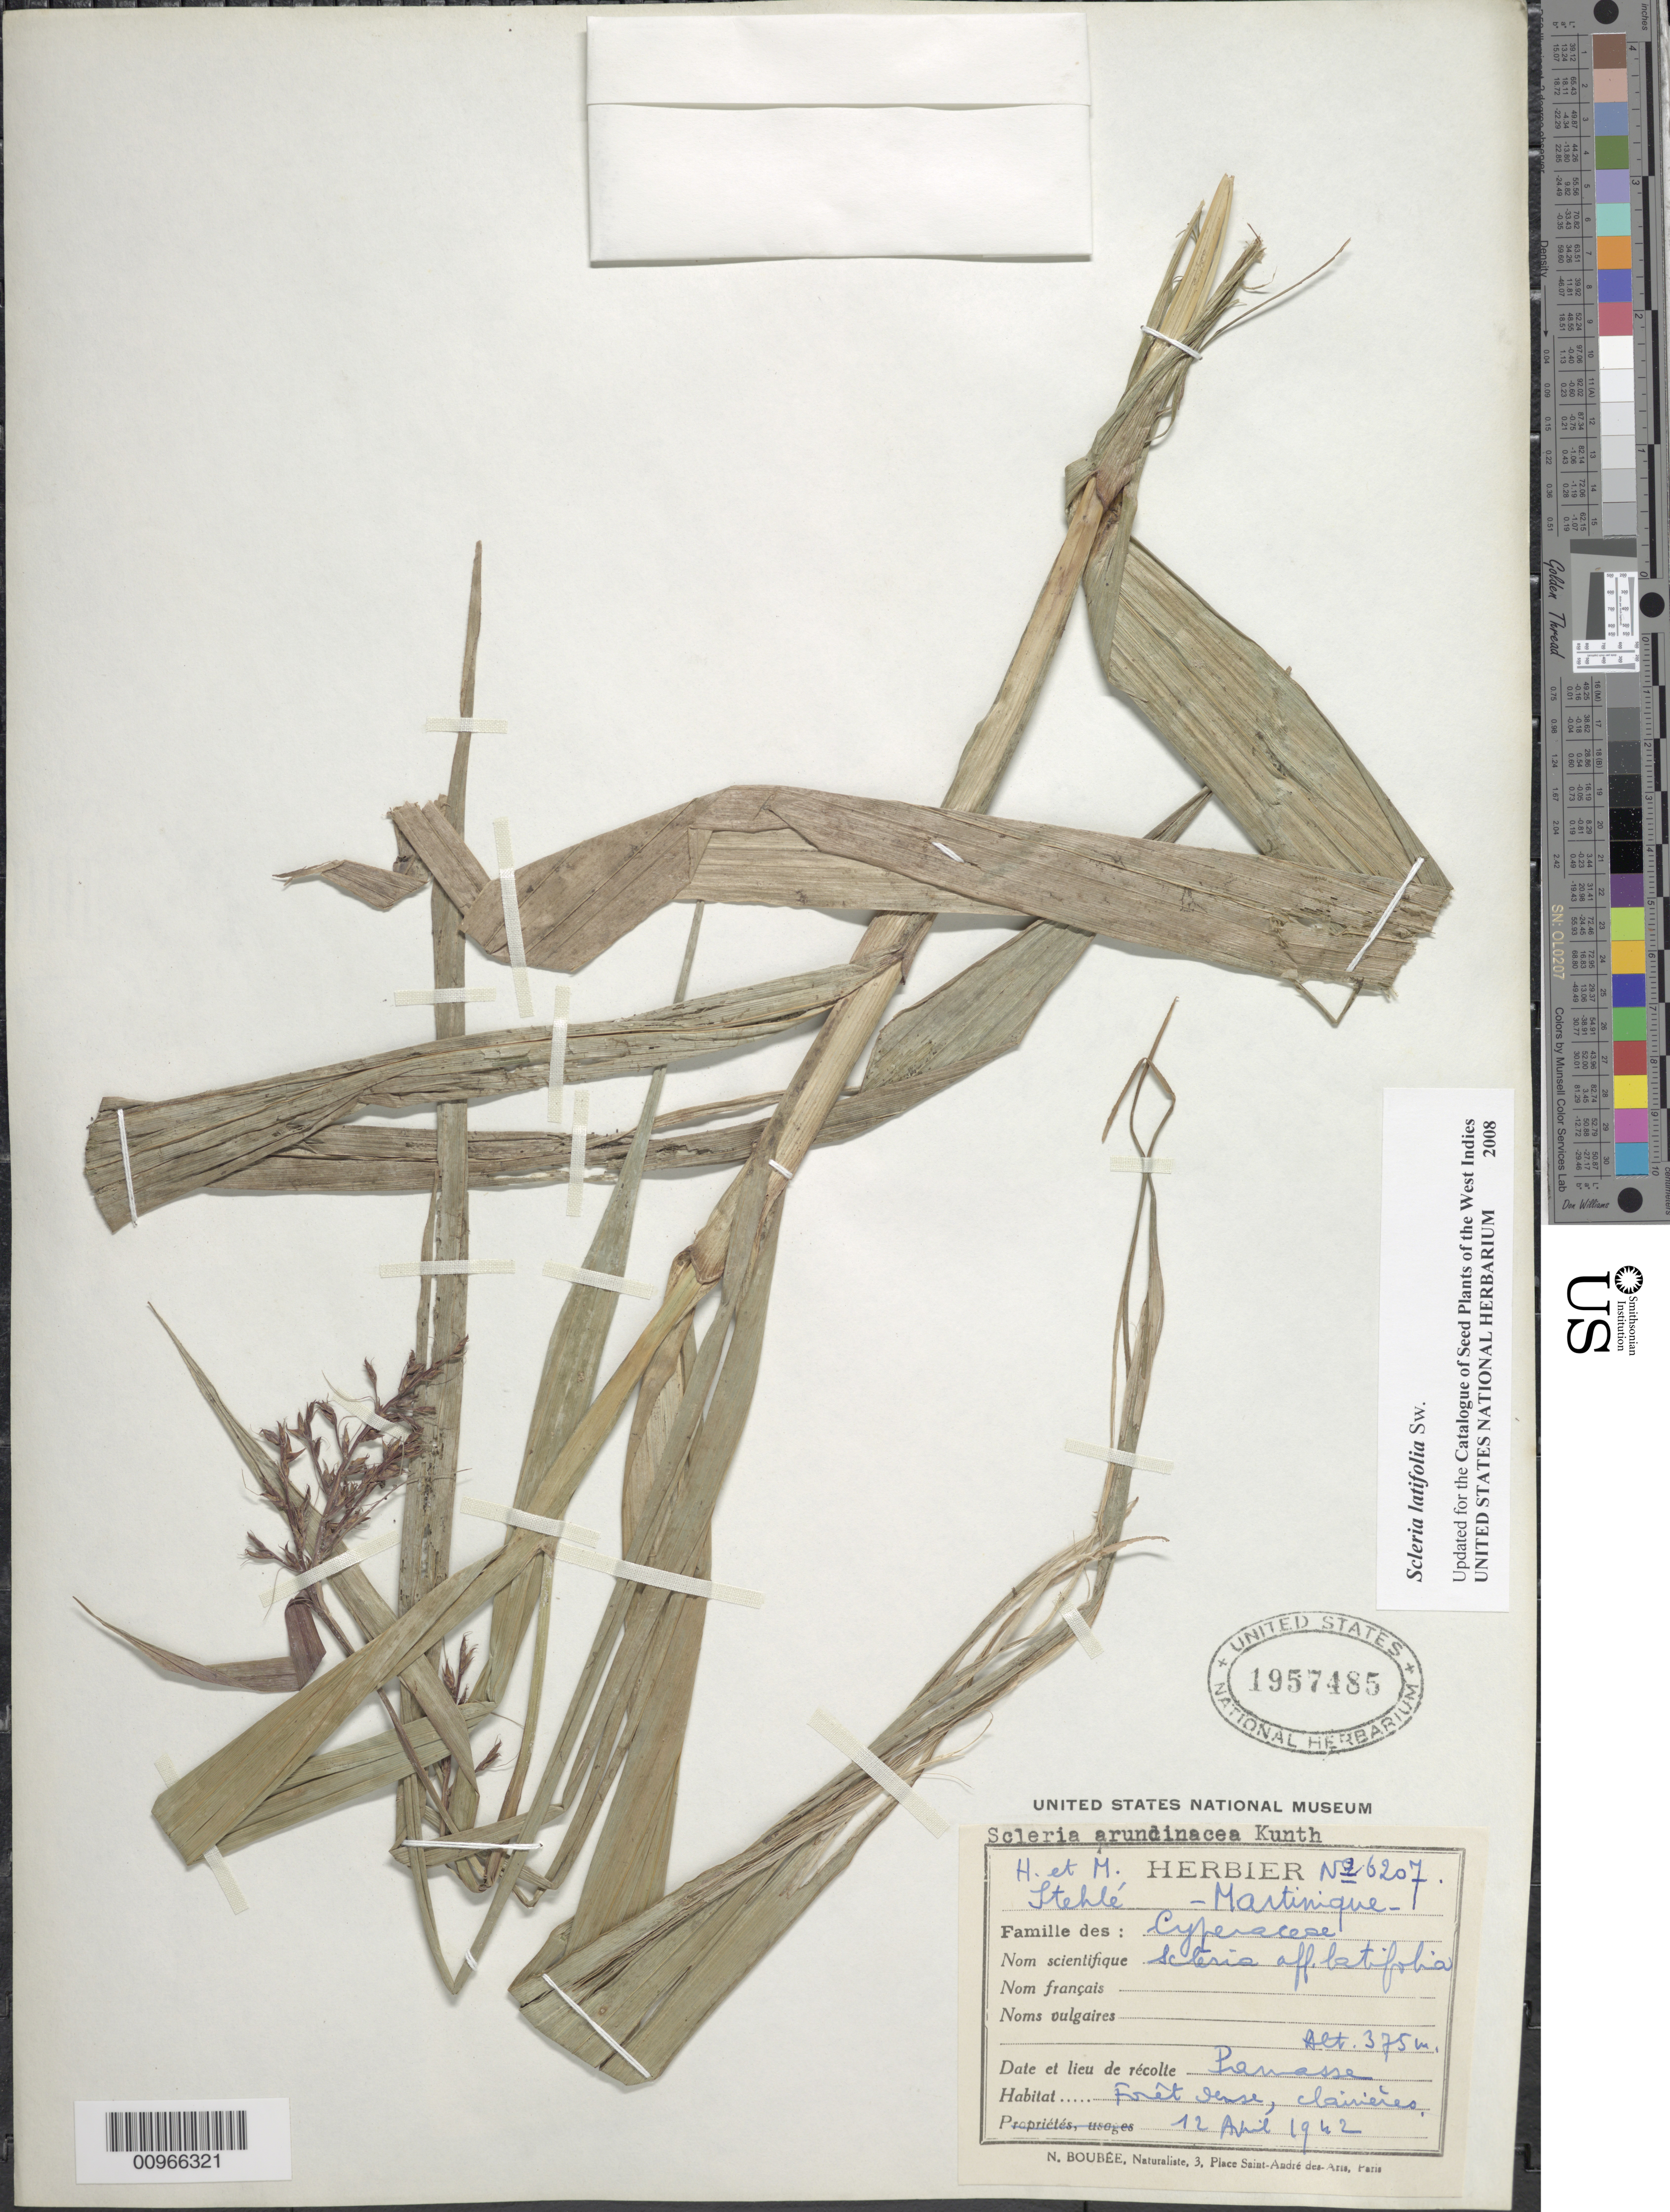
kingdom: Plantae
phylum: Tracheophyta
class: Liliopsida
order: Poales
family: Cyperaceae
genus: Scleria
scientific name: Scleria latifolia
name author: Sw.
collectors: H. Stehlé & M. Stehlé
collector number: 6207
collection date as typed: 12 Apr 1942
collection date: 1942-04-12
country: Martinique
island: Martinique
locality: Parnasse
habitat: Fôret dense, clairiès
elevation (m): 375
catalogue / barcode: US 1957485